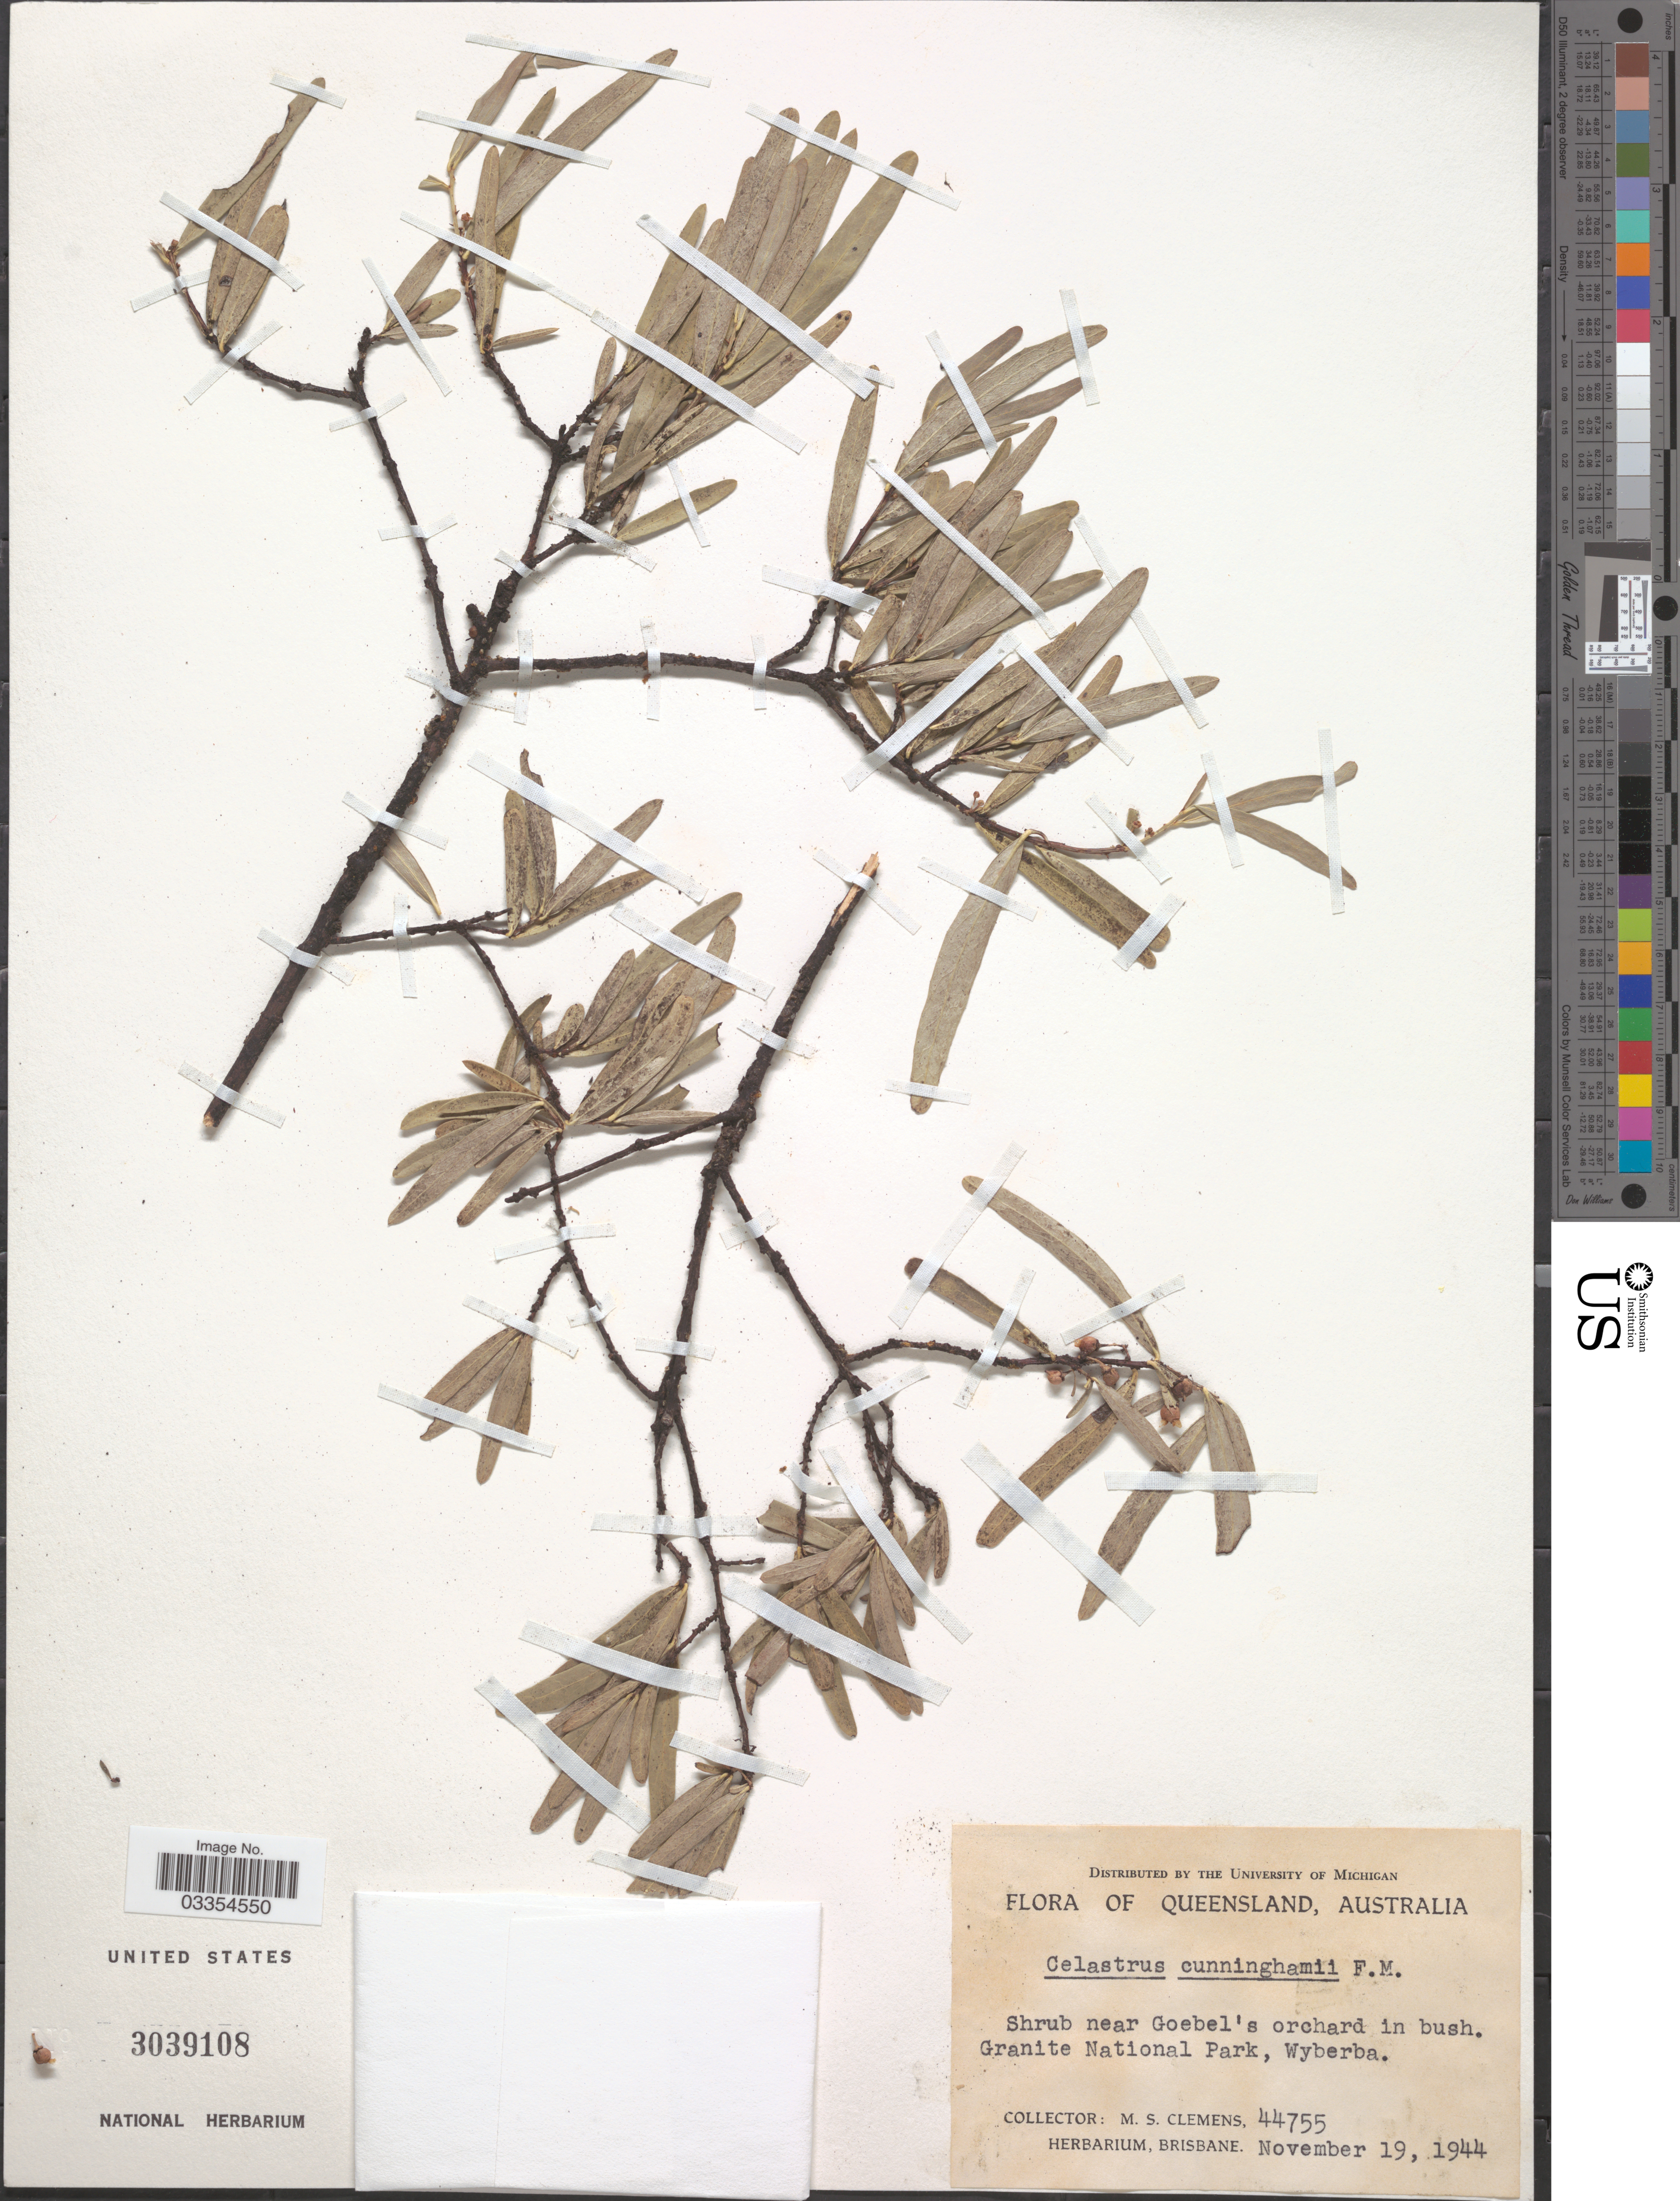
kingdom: Plantae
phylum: Tracheophyta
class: Magnoliopsida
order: Celastrales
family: Celastraceae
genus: Celastrus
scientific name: Celastrus cunninghamii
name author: (Hook.) F. Muell.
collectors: M. S. Clemens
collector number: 44755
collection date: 1944-11-19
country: Australia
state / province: Queensland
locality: Granite National Park, Wyberba.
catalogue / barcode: US 3039108